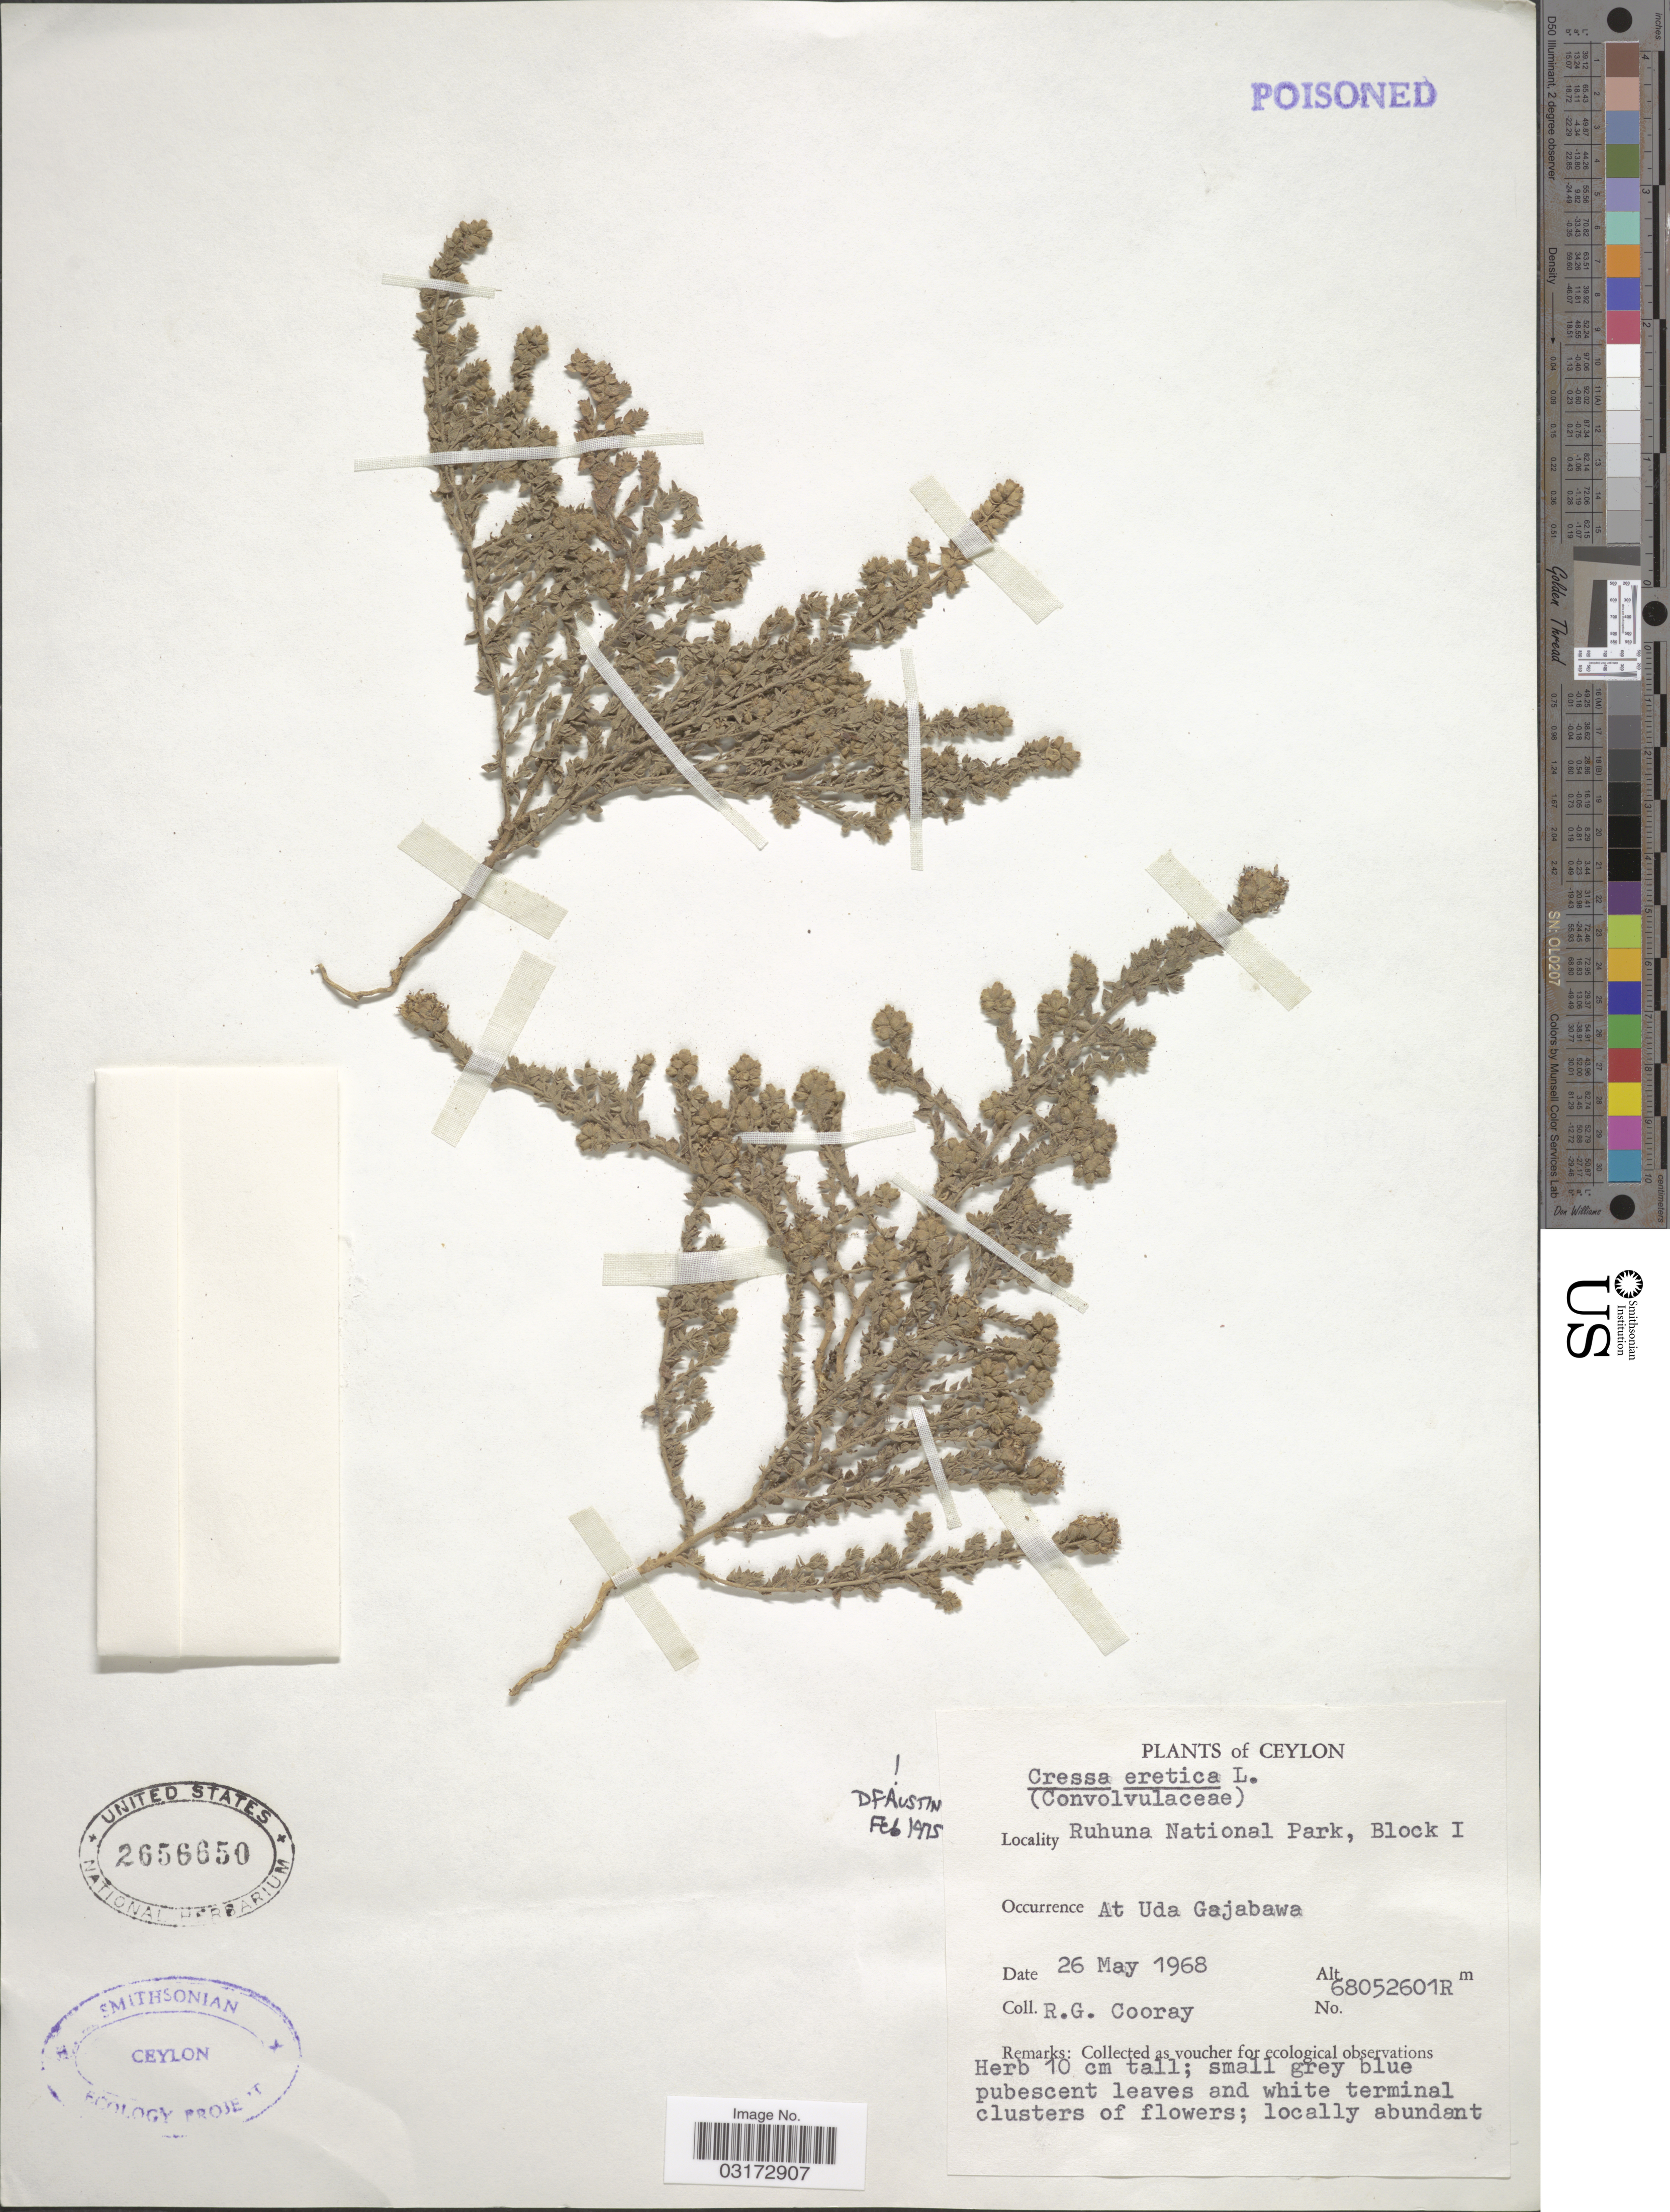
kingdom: Plantae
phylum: Tracheophyta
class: Magnoliopsida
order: Solanales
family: Convolvulaceae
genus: Cressa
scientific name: Cressa cretica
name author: L.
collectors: R. Cooray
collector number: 68052601R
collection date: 1968-05-26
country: Sri Lanka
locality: Ceylon, Ruhuna National Park, Block 1, At Uda Gajabawa.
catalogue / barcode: US 2656650